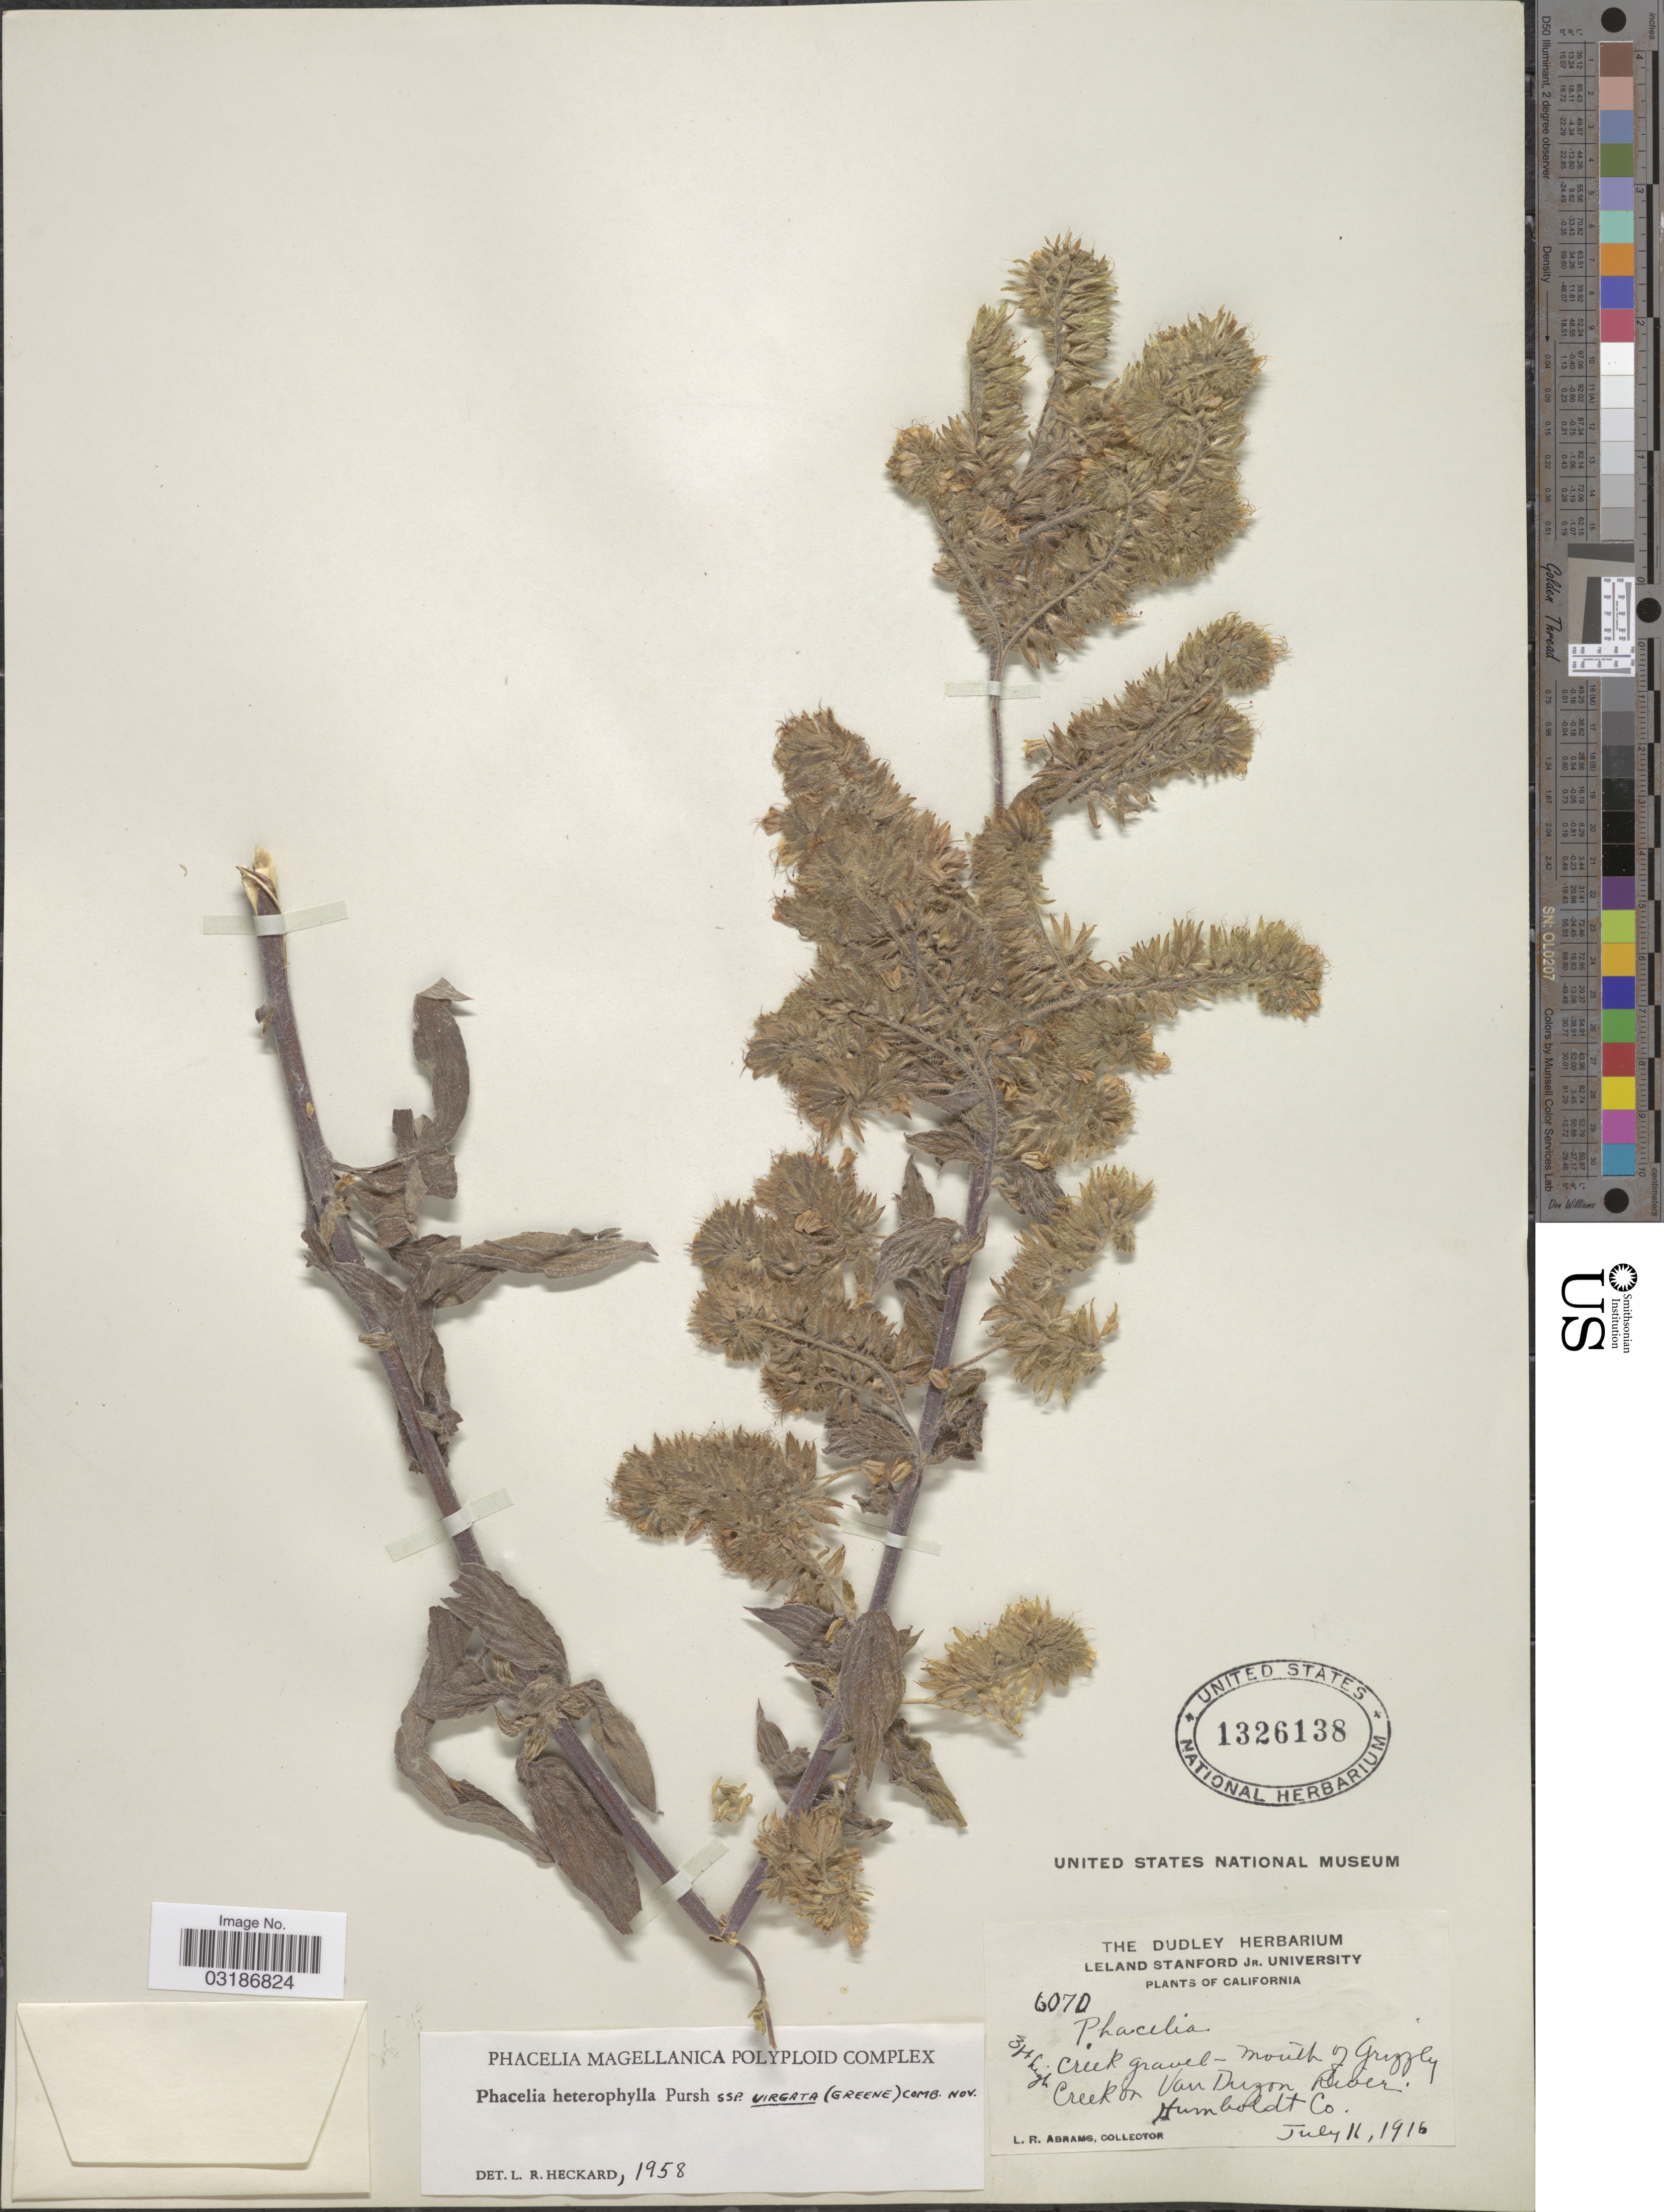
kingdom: Plantae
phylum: Tracheophyta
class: Magnoliopsida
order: Boraginales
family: Hydrophyllaceae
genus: Phacelia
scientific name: Phacelia heterophylla subsp. virgata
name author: (Greene) Heckard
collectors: L. Abrams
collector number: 6070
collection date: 1916-07-11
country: United States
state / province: California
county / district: Humboldt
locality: Creek gravel - Mouth of Grizzly Creek or Van Duzon River. Humboldt Co.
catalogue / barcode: US 1326138